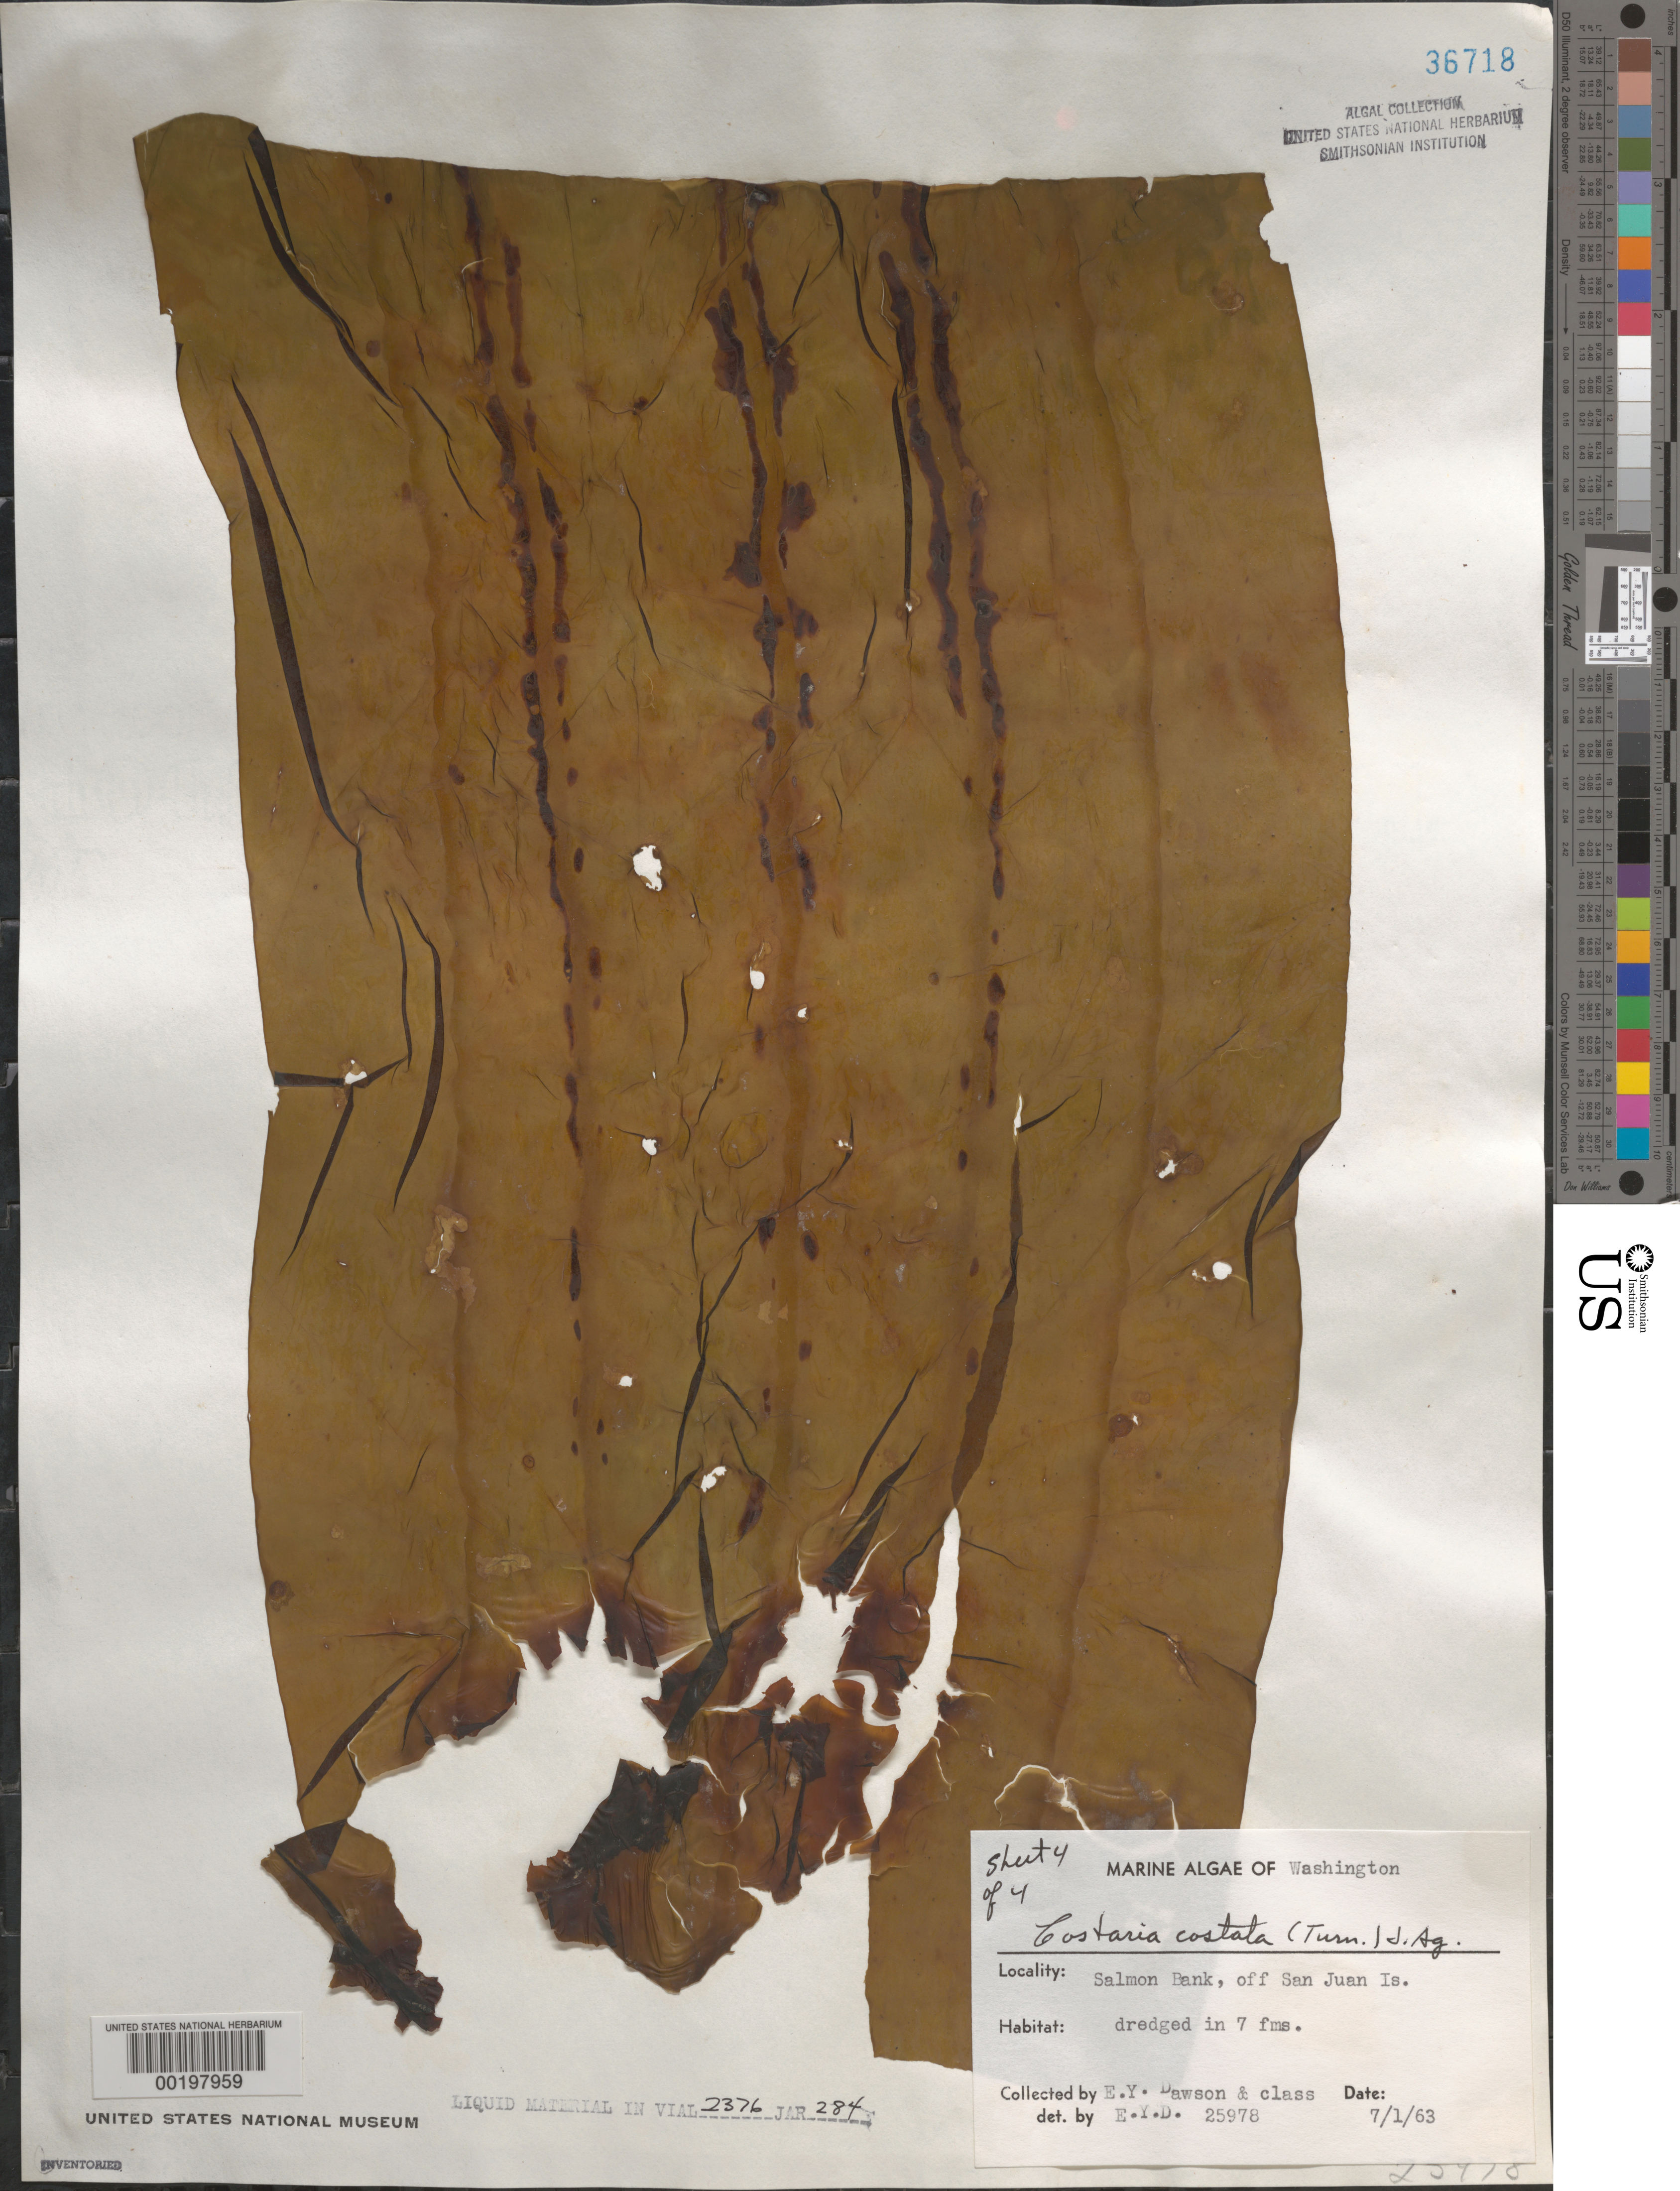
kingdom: Chromista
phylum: Ochrophyta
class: Phaeophyceae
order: Laminariales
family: Costariaceae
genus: Costaria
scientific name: Costaria costata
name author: (C. Agardh) D.A. Saunders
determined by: Dawson, E. Y.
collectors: E. Y. Dawson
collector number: EYD 25978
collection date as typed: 01 Jul 1963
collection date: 1963-07-01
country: United States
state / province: Washington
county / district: San Juan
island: San Juan Island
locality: Salmon Bank, off San Juan Island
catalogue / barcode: US 36718